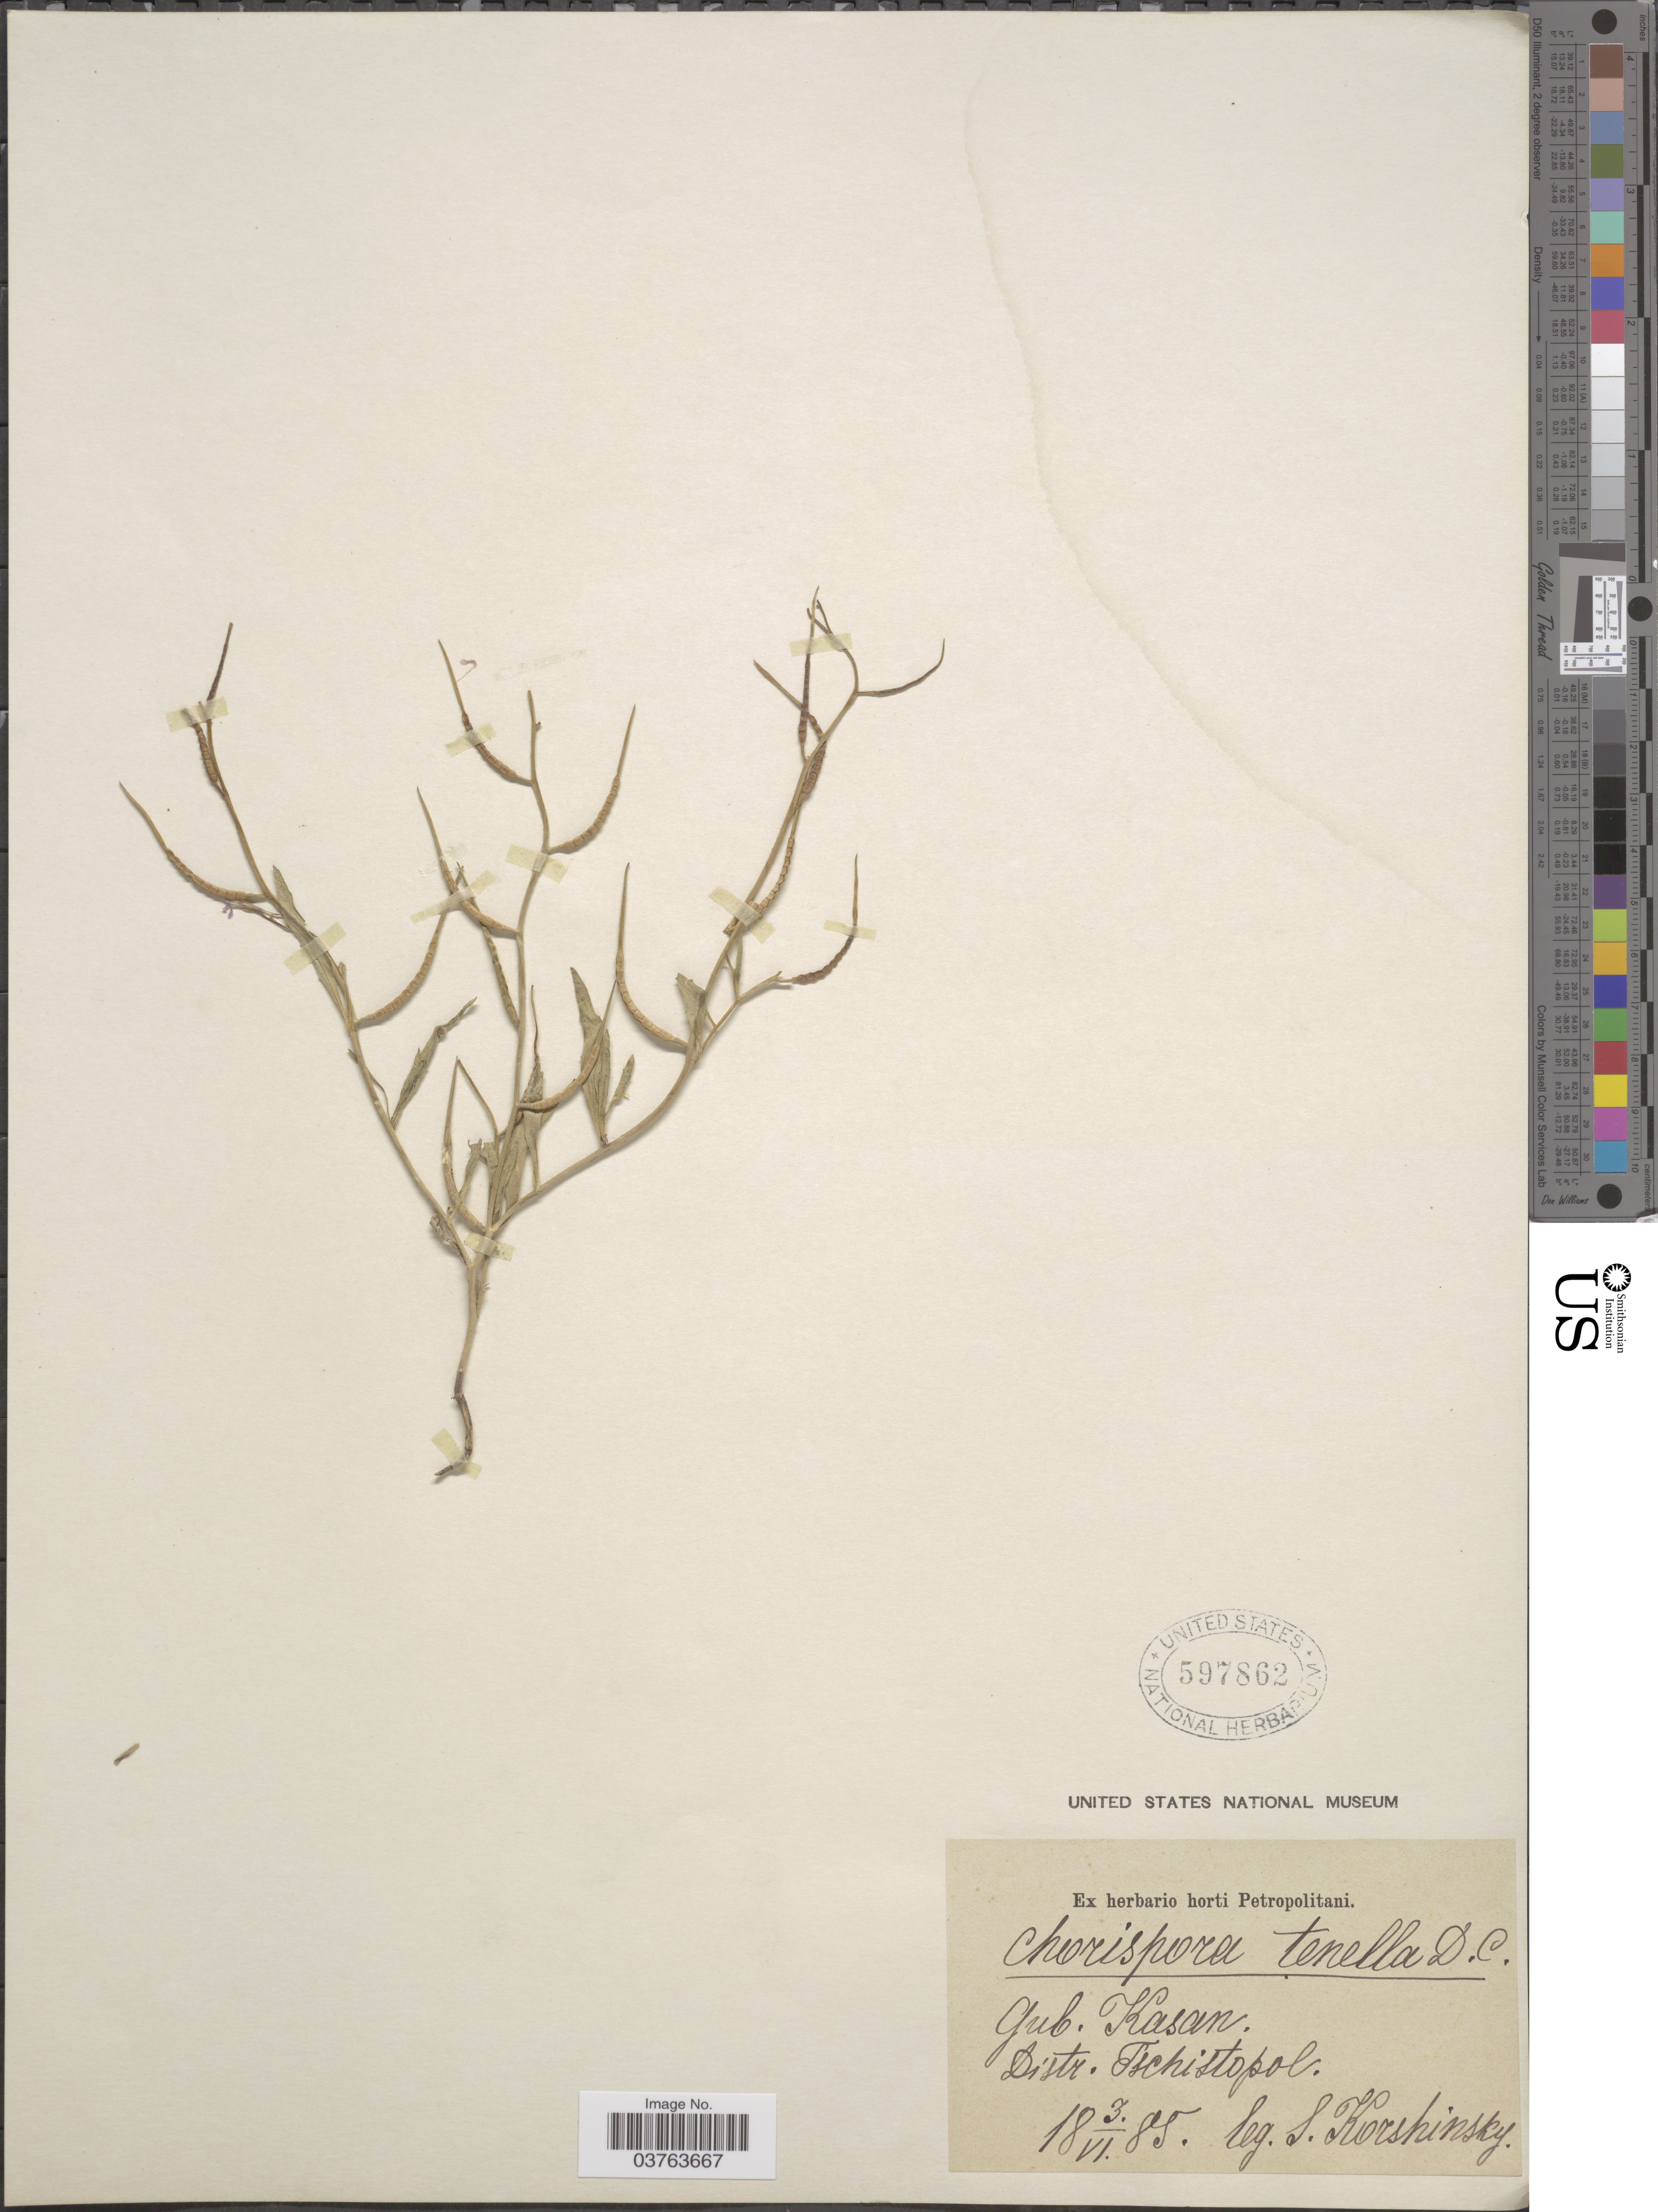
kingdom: Plantae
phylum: Tracheophyta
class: Magnoliopsida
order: Brassicales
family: Brassicaceae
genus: Chorispora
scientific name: Chorispora tenella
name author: DC.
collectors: S. I. Korshinsky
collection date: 1885-06-03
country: Russian Federation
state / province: Tatarstan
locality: Gub. Kasan. Distr. Tichistopol.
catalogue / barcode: US 597862